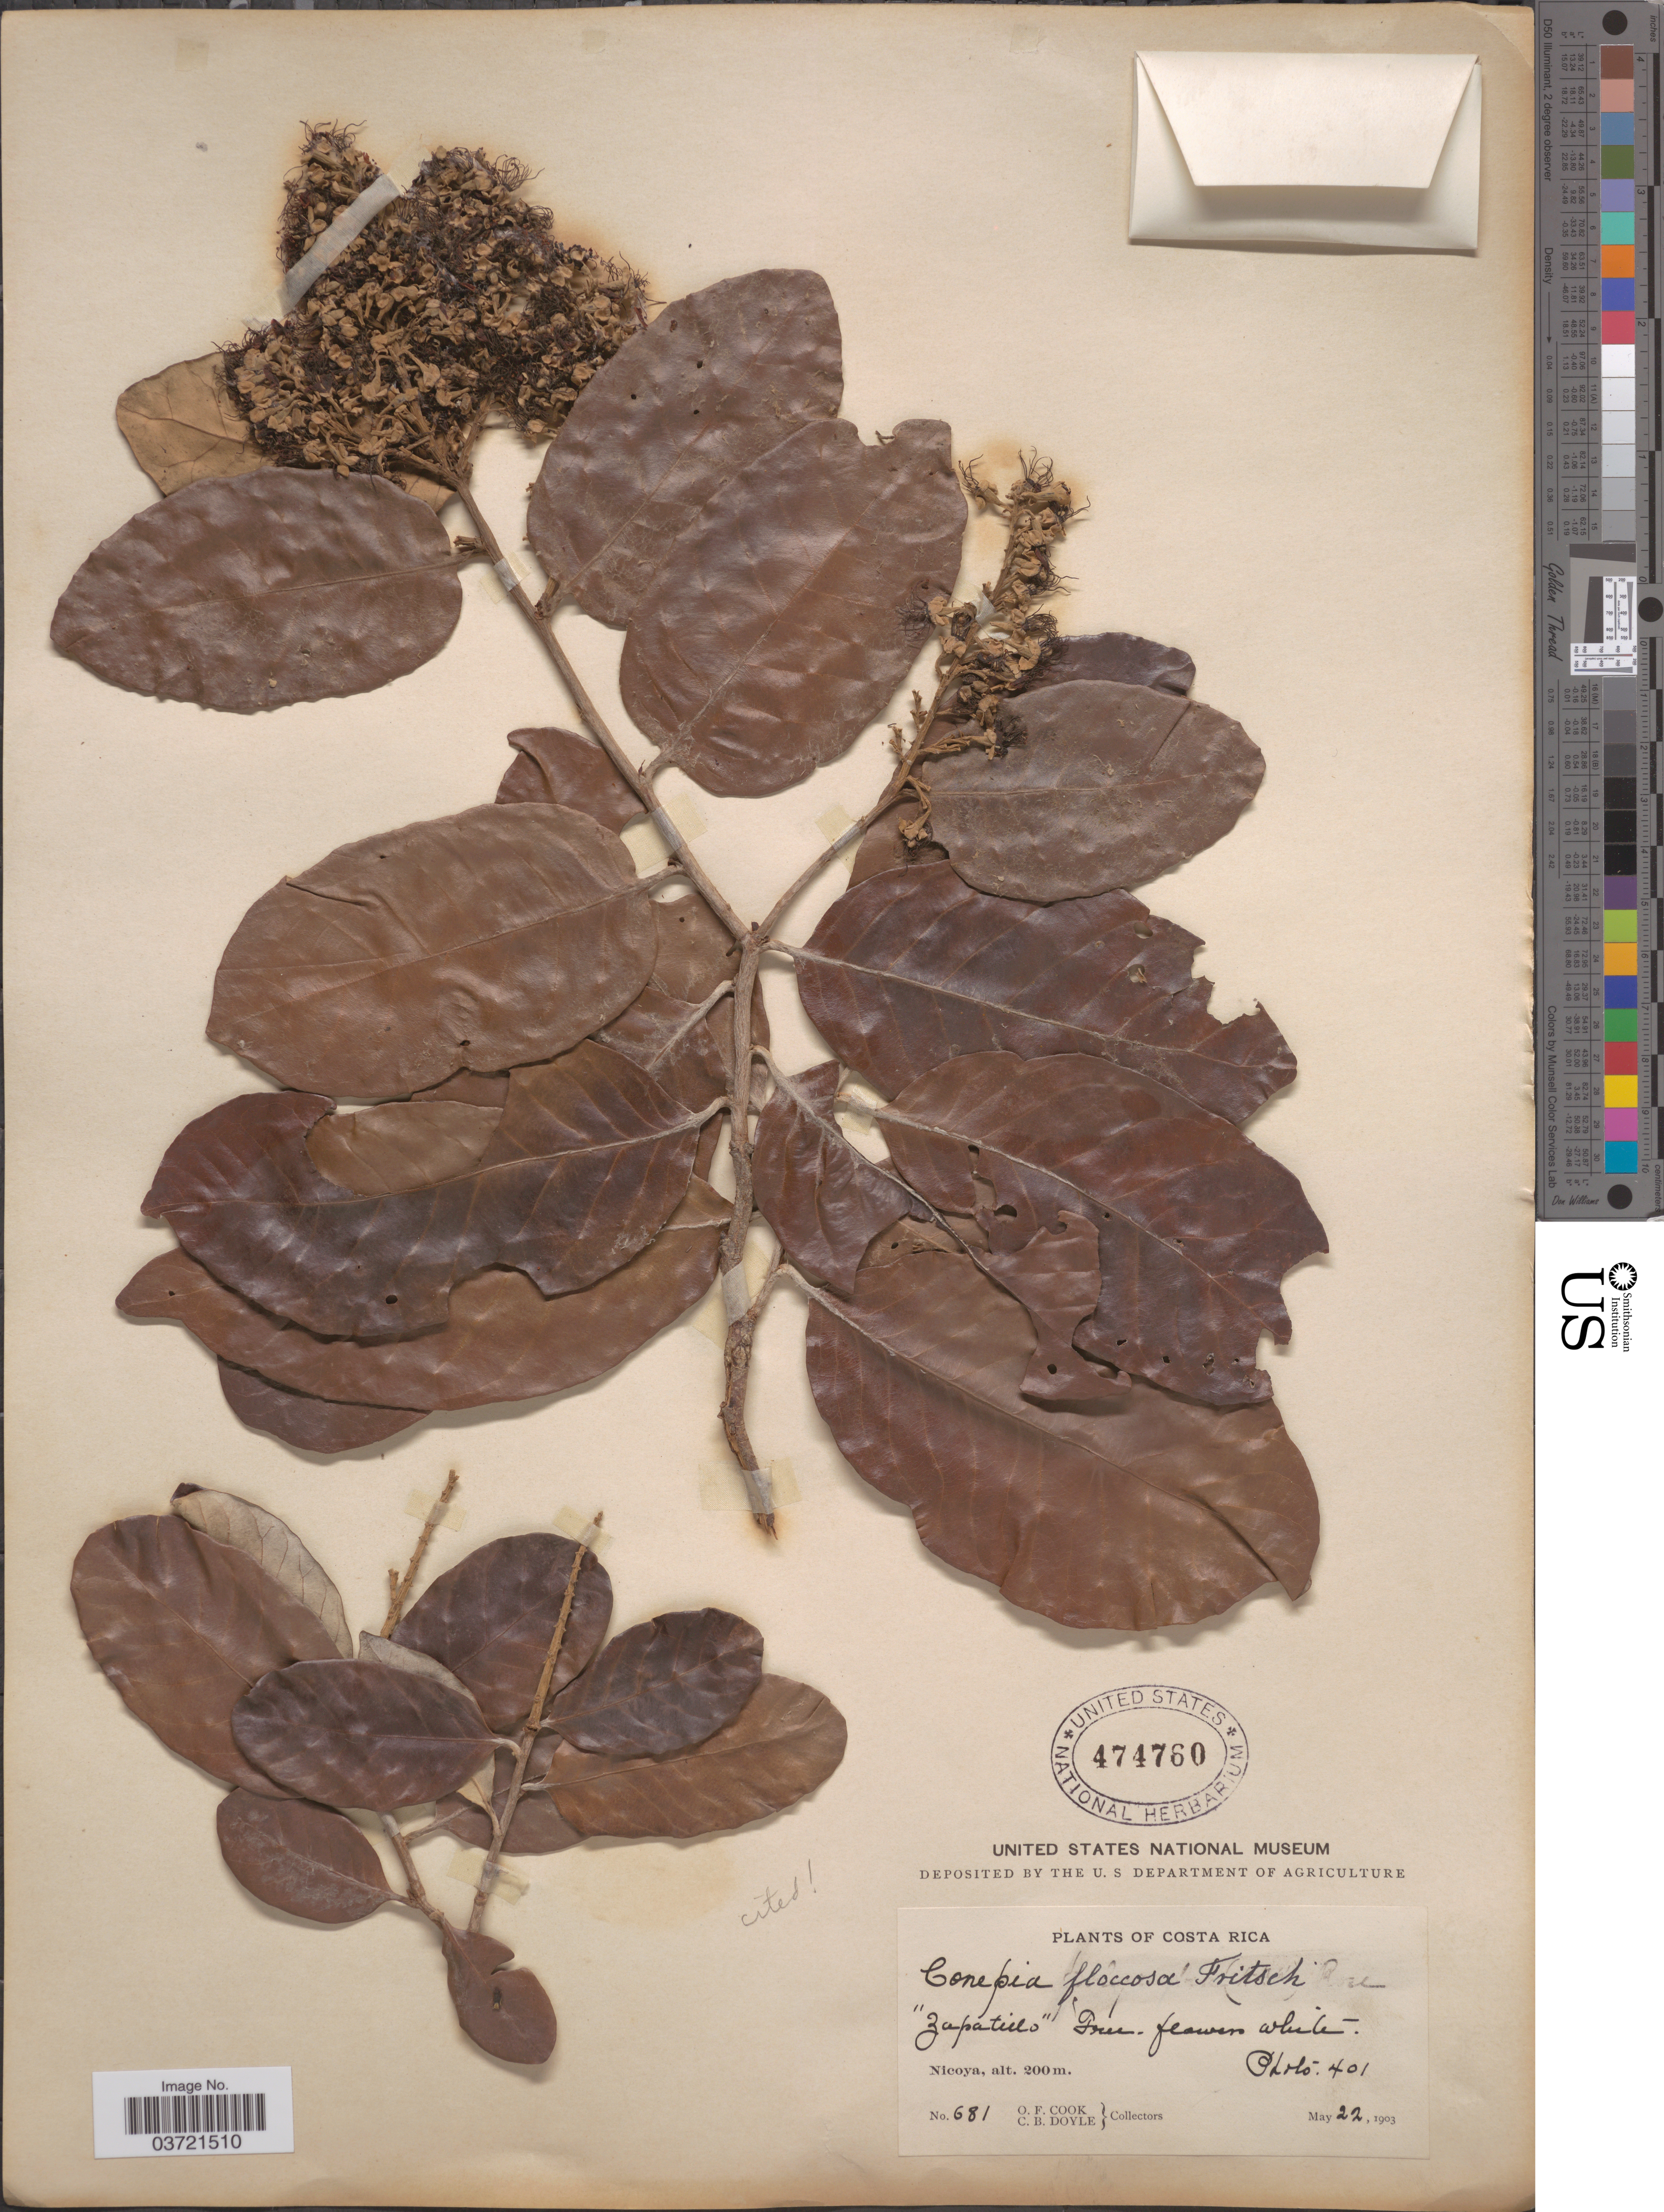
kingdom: Plantae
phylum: Tracheophyta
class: Magnoliopsida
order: Malpighiales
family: Chrysobalanaceae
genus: Couepia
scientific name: Couepia polyandra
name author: (Kunth) Rose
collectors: O. F. Cook & C. Doyle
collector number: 681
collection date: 1903-05-22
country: Costa Rica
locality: Nicoya.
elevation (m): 200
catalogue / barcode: US 474760